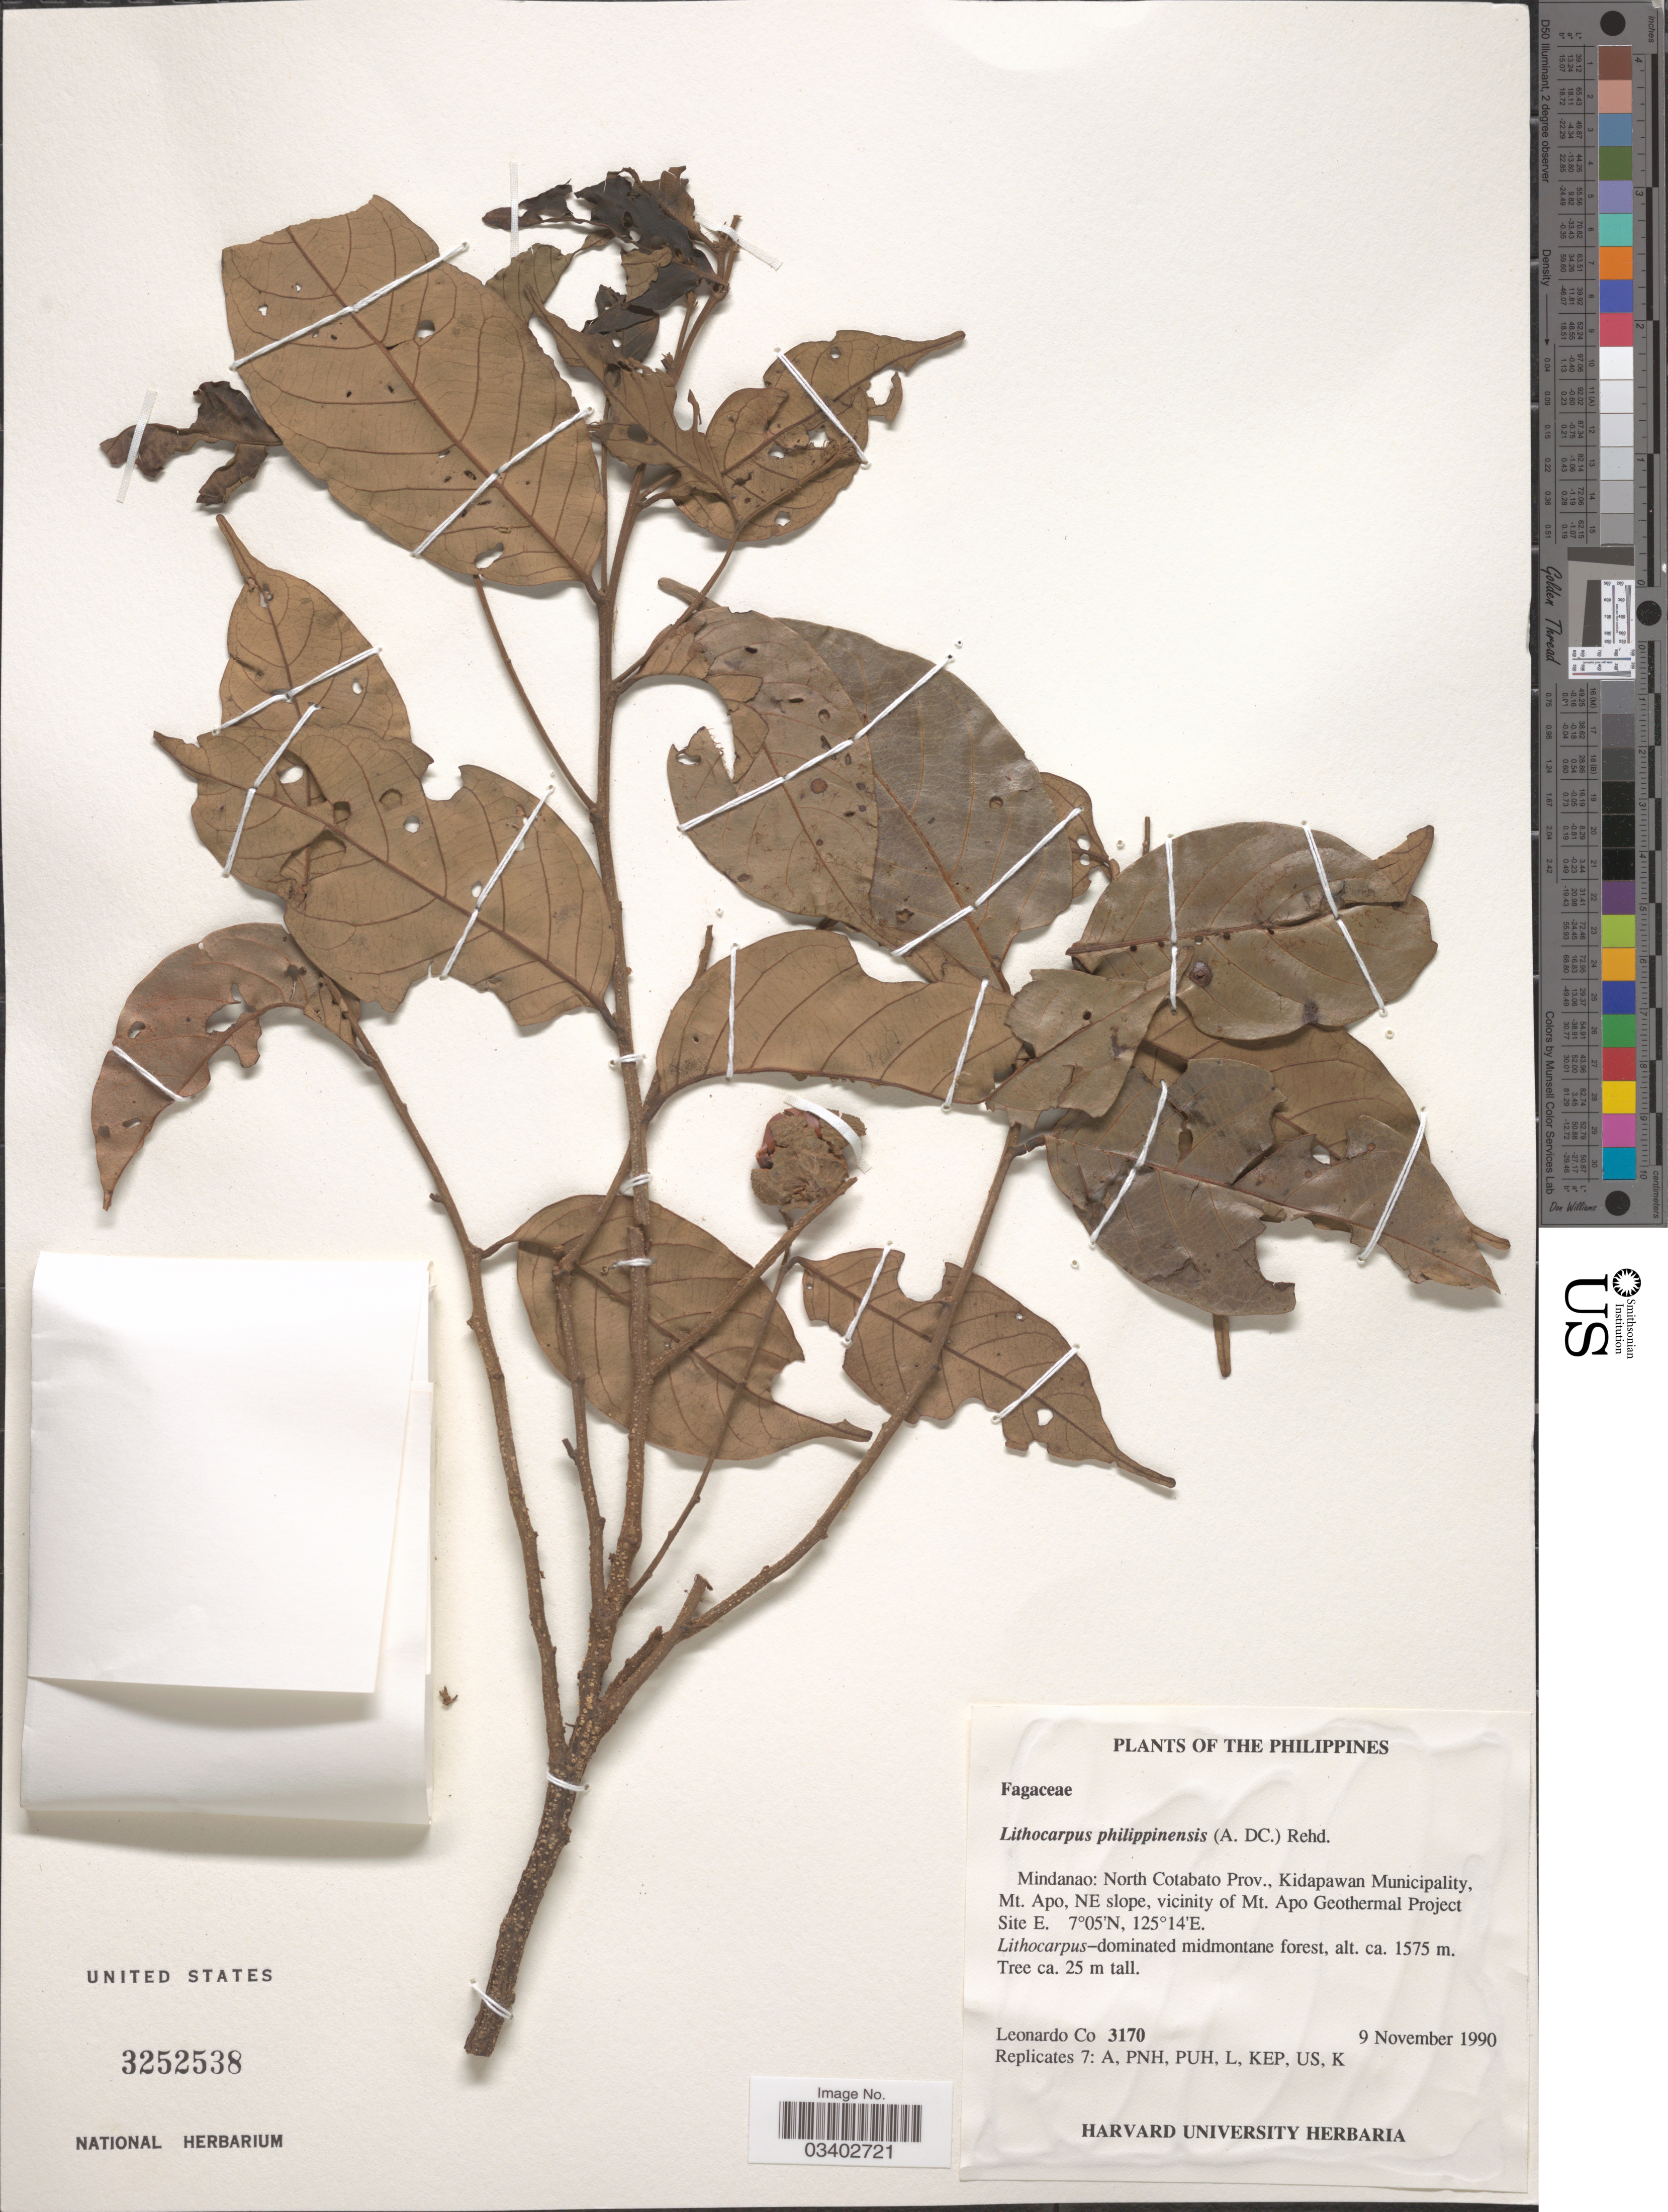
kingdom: Plantae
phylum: Tracheophyta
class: Magnoliopsida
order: Fagales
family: Fagaceae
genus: Lithocarpus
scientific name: Lithocarpus philippinensis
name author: (A. DC.) Rehder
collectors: L. Co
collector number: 3170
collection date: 1990-11-09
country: Philippines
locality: Mindanao: North Cotabato Prov., Kidapawan Municipality, Mt. Apo, NE slope, vicinity of Mt. Apo Geothermal Project Site E.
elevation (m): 1575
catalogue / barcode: US 3252538